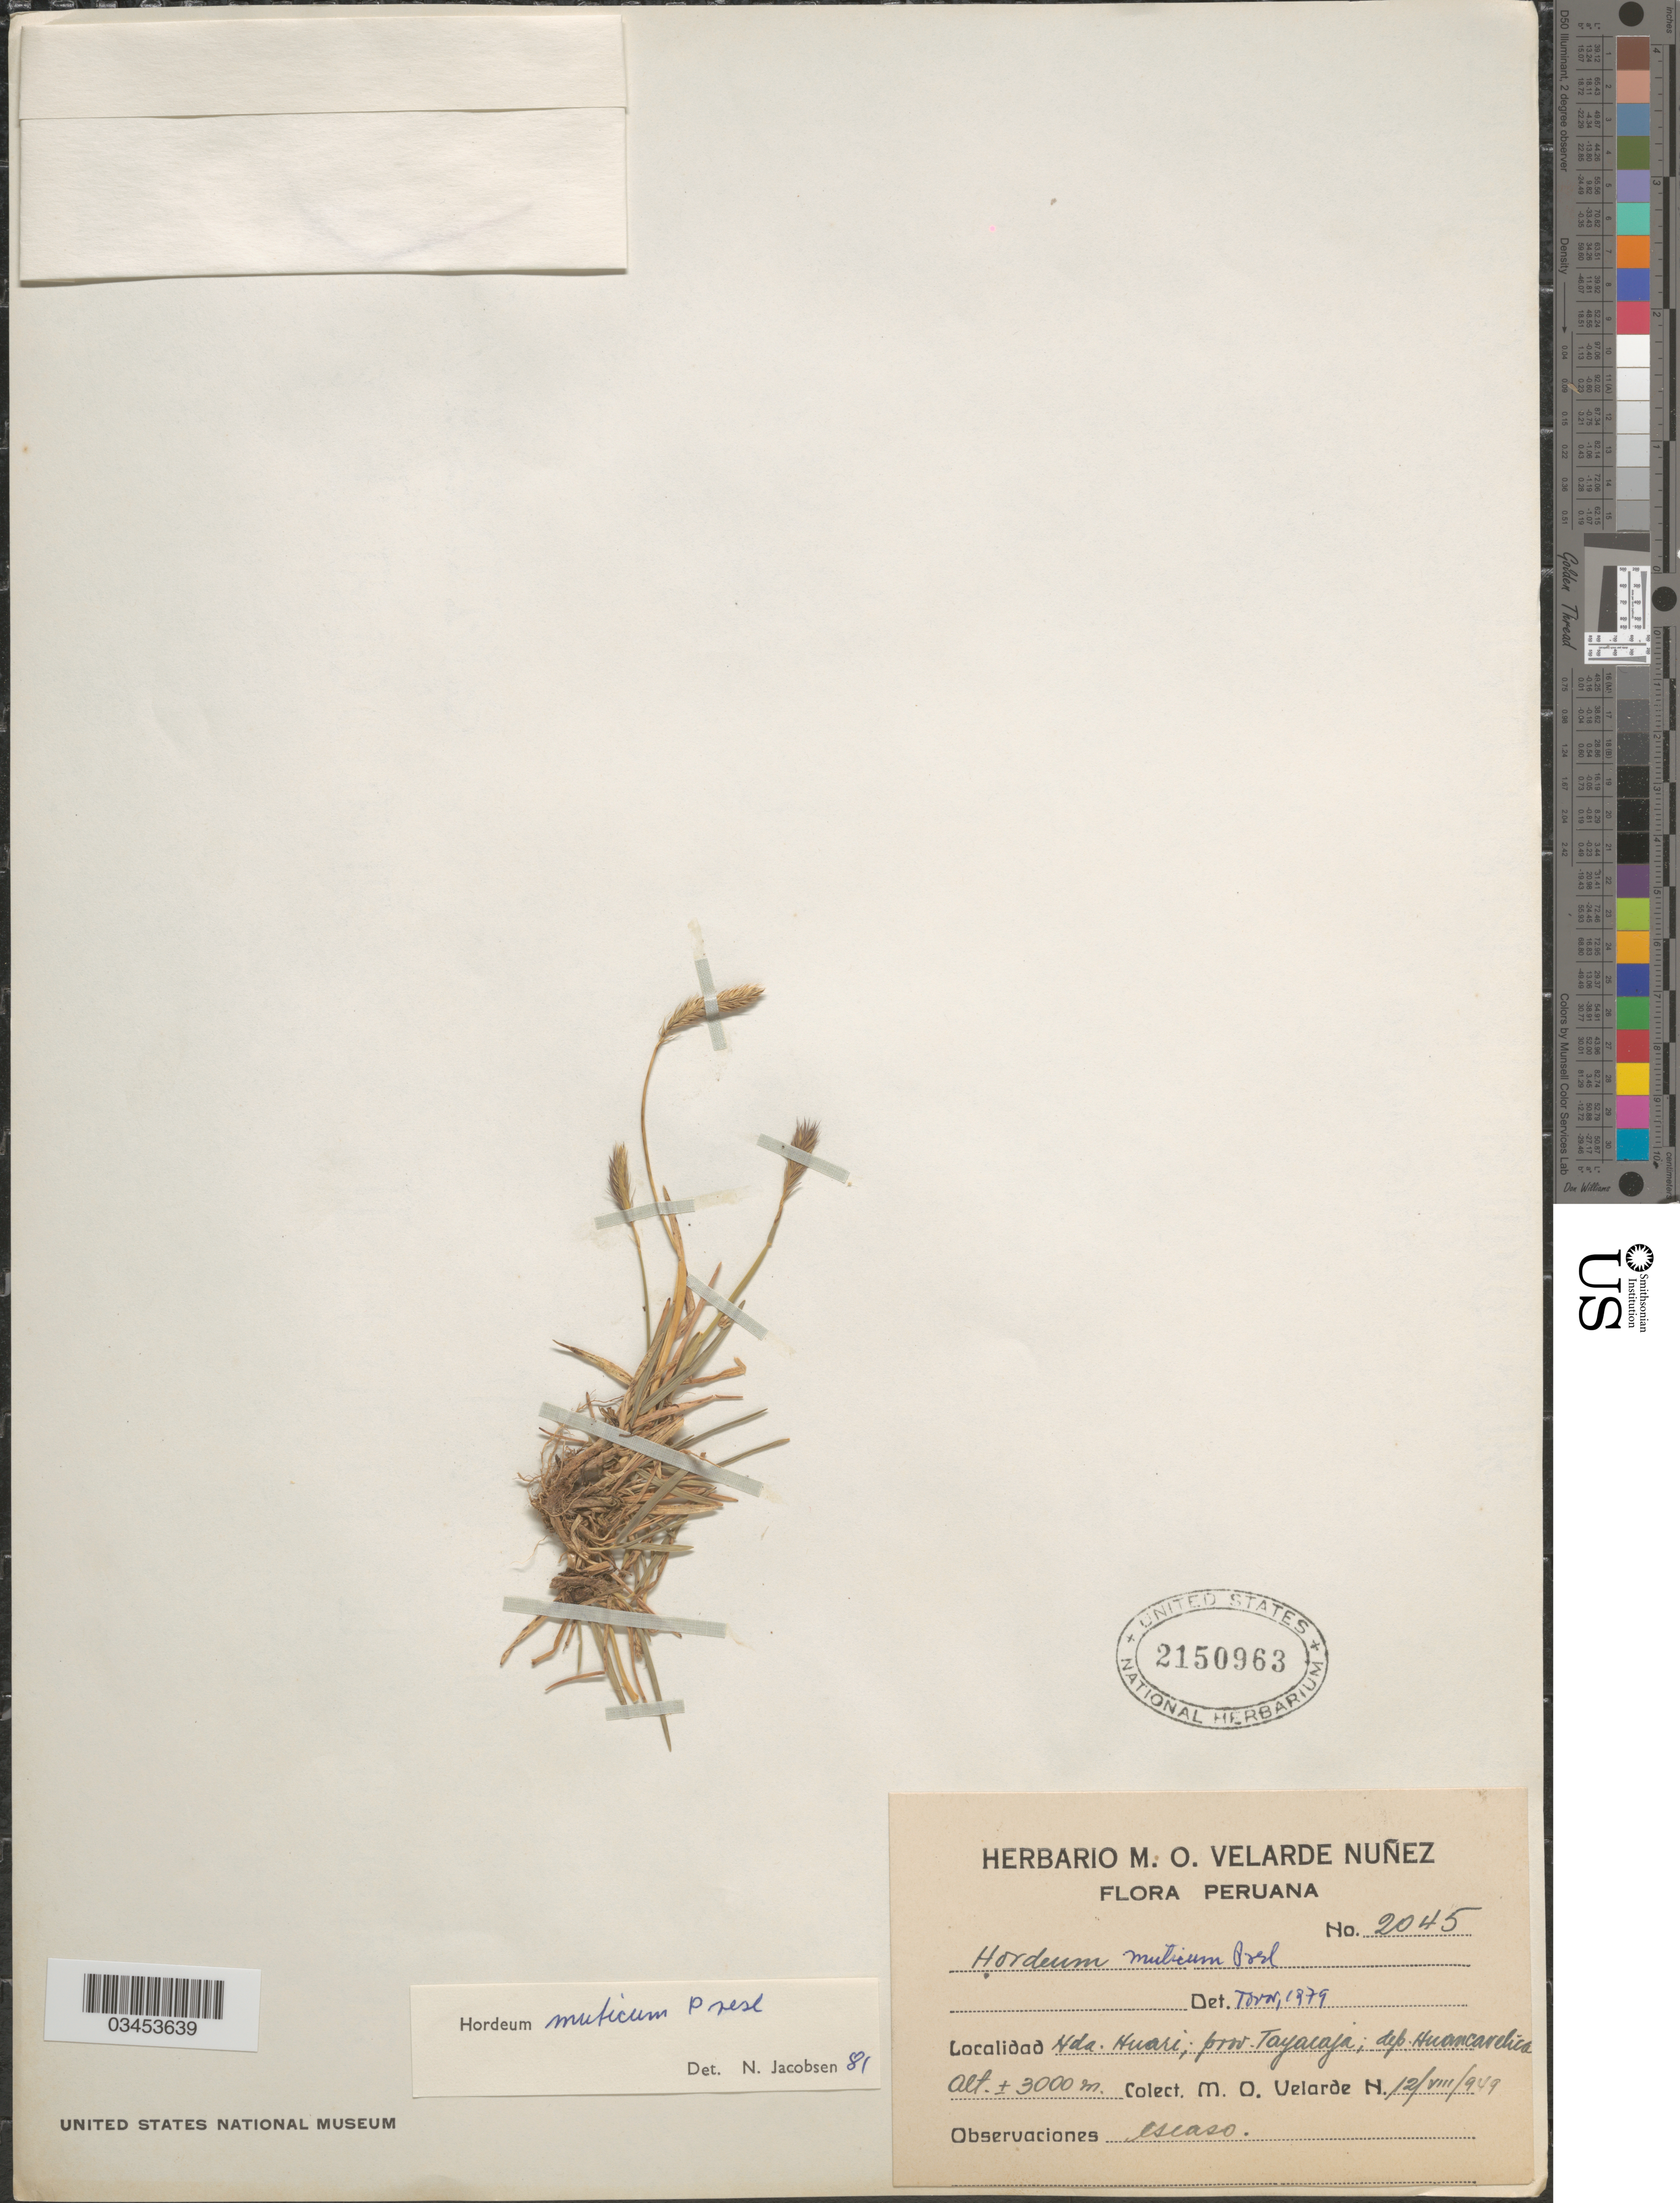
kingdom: Plantae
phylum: Tracheophyta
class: Liliopsida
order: Poales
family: Poaceae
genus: Hordeum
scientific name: Hordeum muticum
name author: J. Presl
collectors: M. Velarde Nuñez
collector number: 2045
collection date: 1949-08-12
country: Peru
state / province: Huancavelica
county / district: Tayacaja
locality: Hda. Huari; prov. Tayacaja; dep. Huancavelica.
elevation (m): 3000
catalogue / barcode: US 2150963